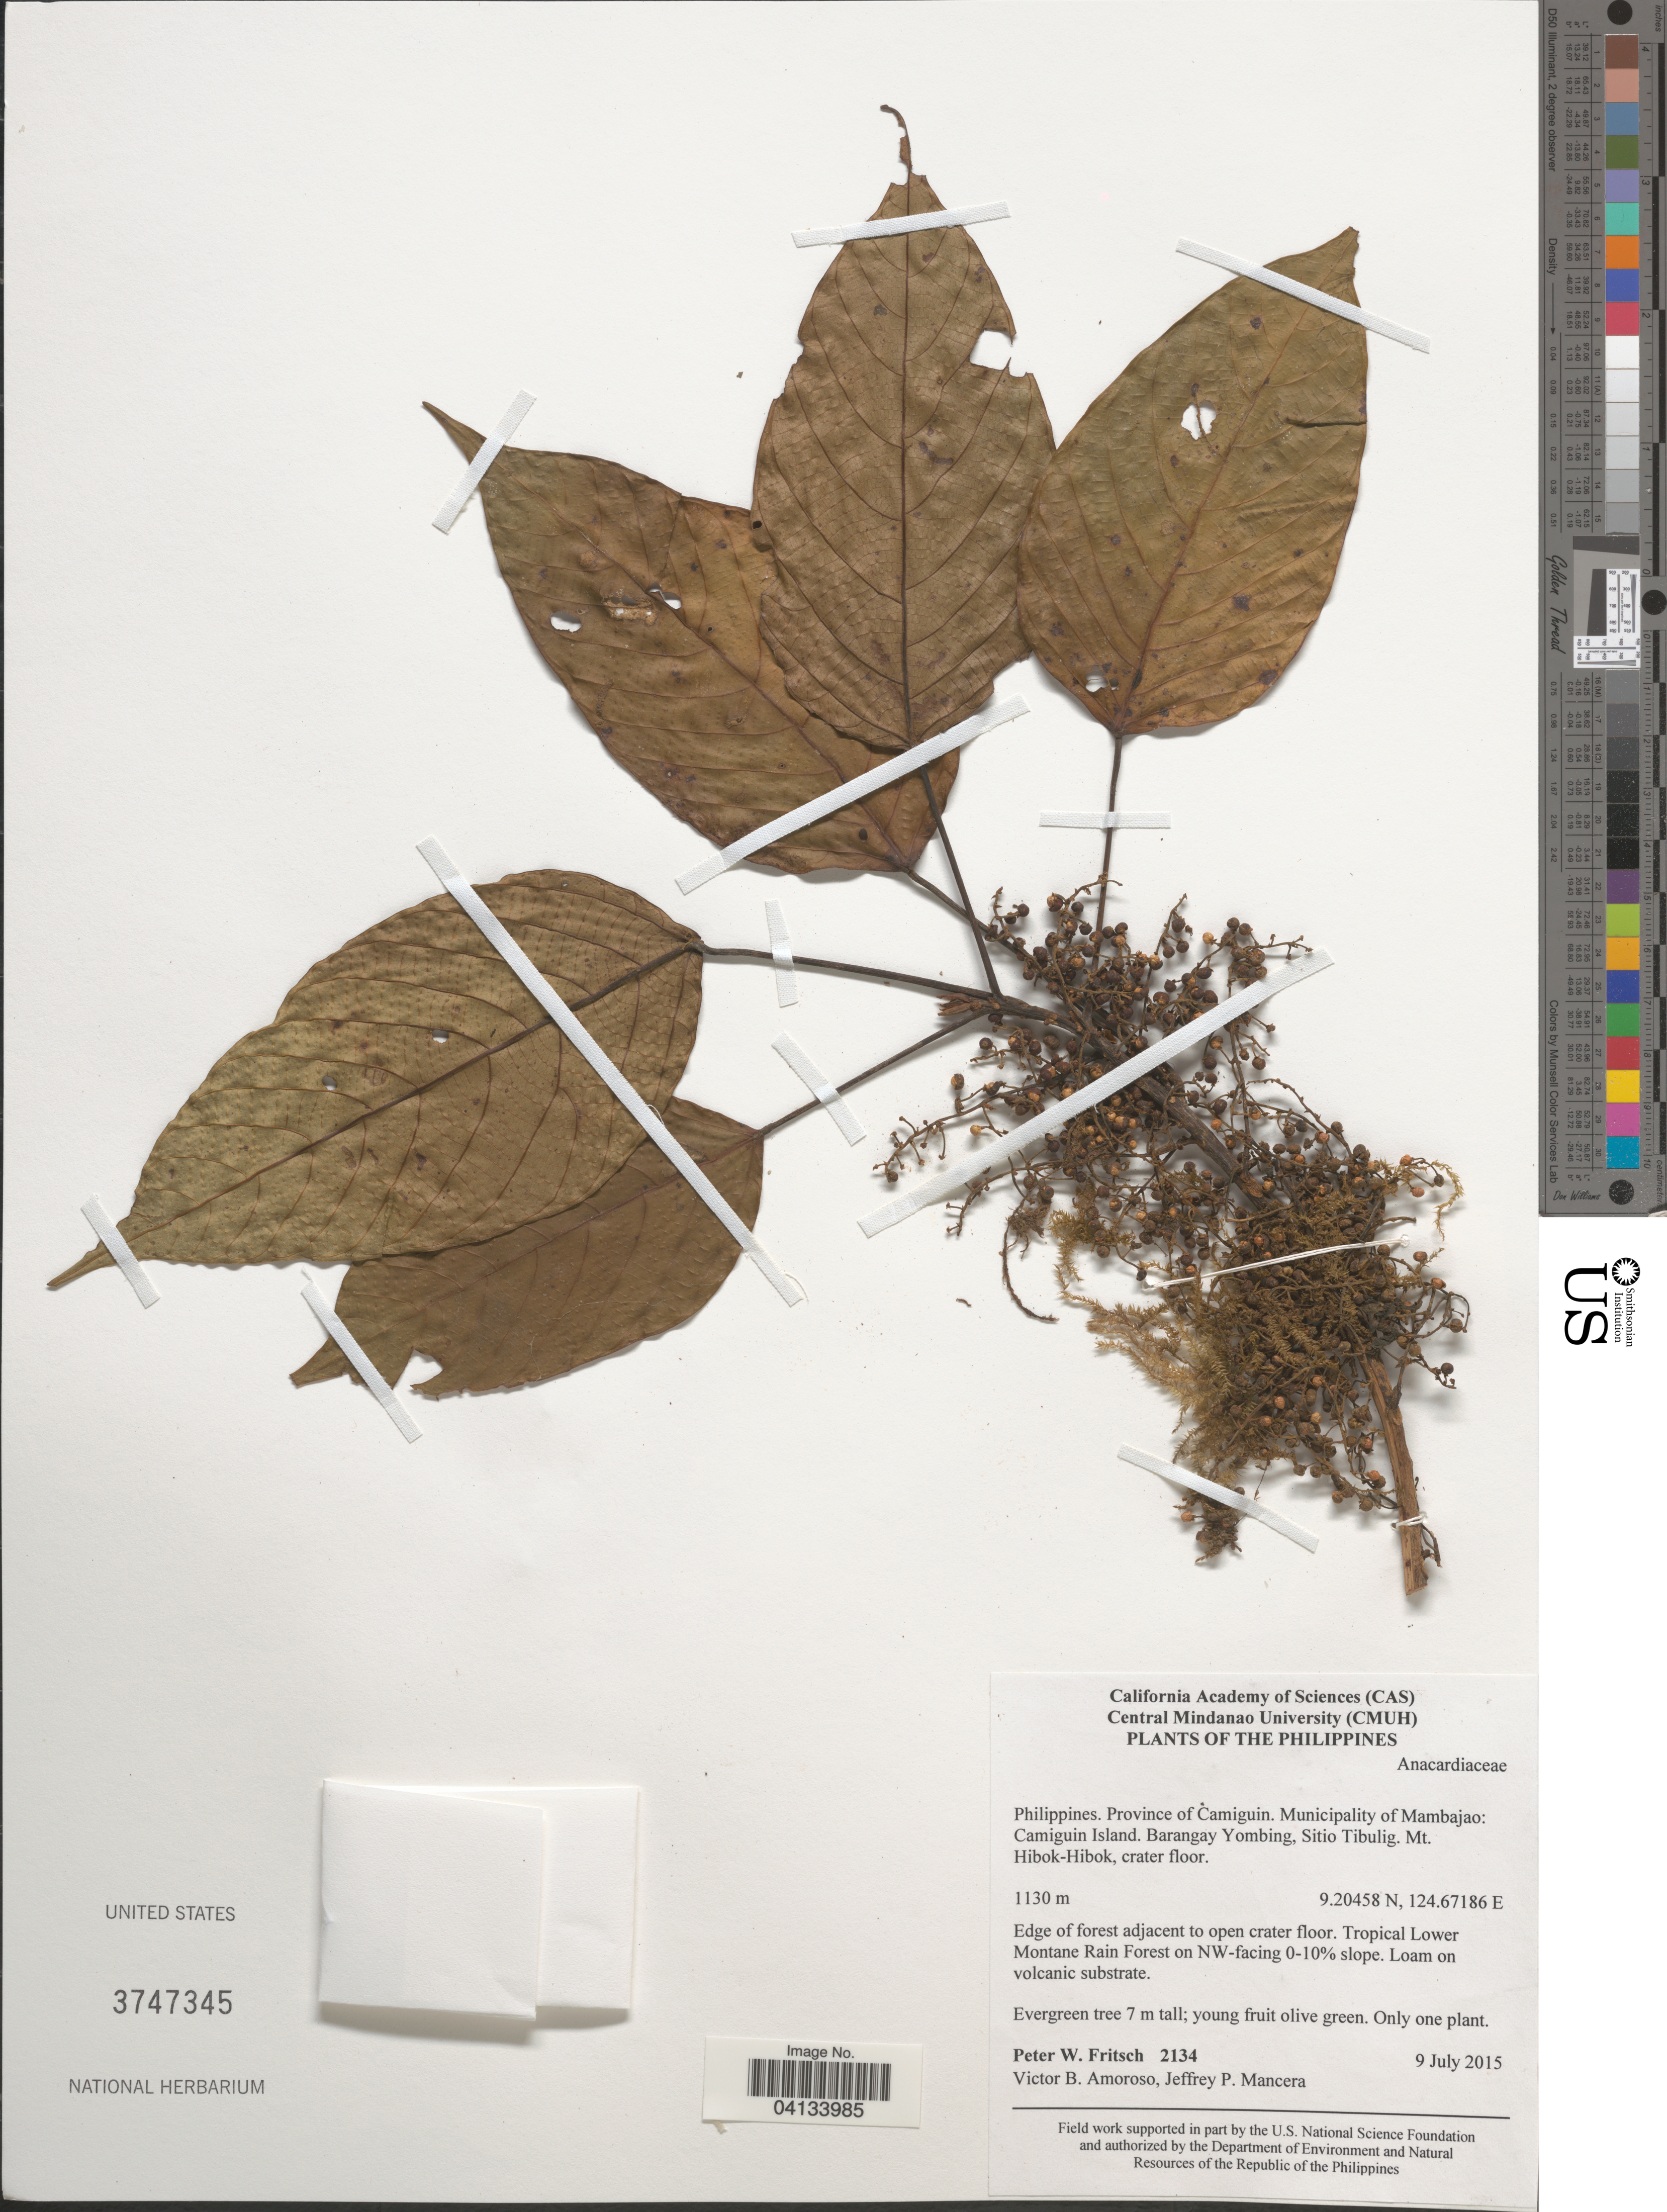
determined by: Mitchell, John D.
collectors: P. W. Fritsch, V. Amoroso & J. Mancera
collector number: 2134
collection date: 2015-07-09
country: Philippines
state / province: Northern Mindanao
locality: Province of Camiguin. Municipality of Mambajao: Camiguin Island. Barangay Yombing, Sitio Tibulig. Mt. Hibok-Hibok, crater floor. Tropical Lower Montane Rain Forest on NW-facing 0-10% slope.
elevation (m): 1130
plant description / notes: Not Anacardiaceae, J.D. Mitchell, Oct 2024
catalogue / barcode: US 3747345